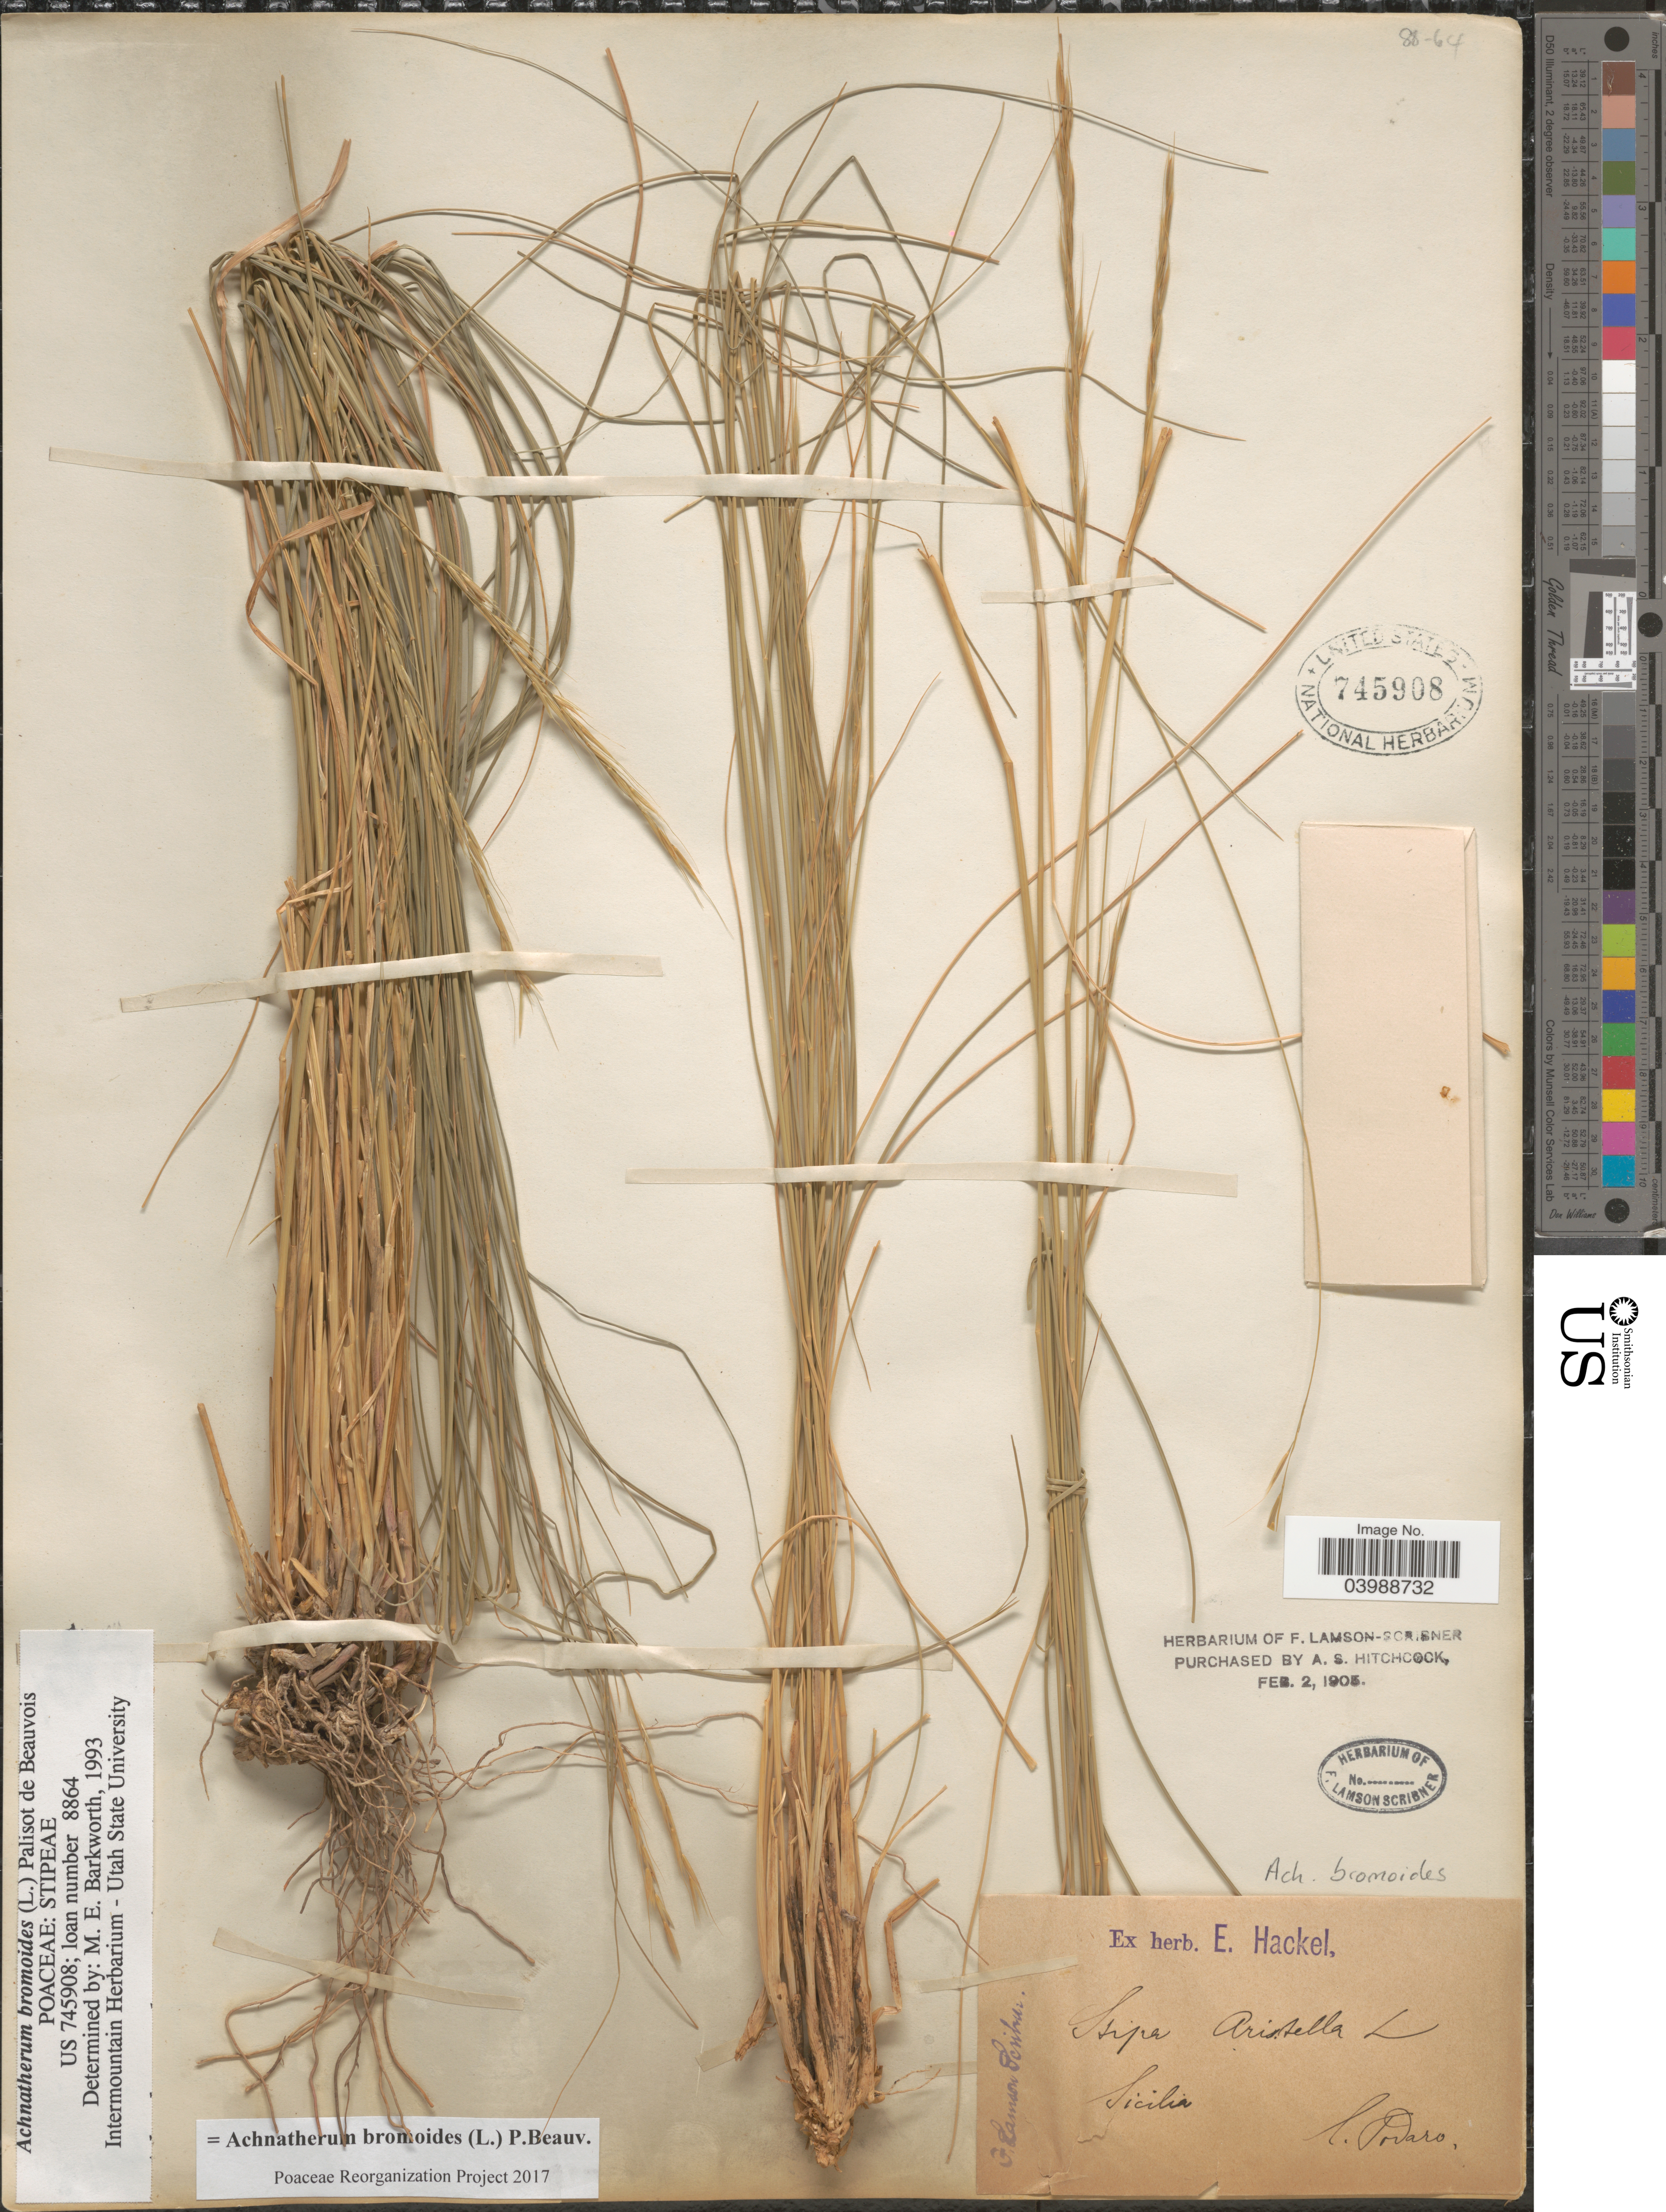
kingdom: Plantae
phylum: Tracheophyta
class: Liliopsida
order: Poales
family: Poaceae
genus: Achnatherum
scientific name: Achnatherum bromoides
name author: (L.) P. Beauv.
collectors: L. Todaro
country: Italy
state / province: Siciliana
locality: Sicilia.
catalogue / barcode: US 745908